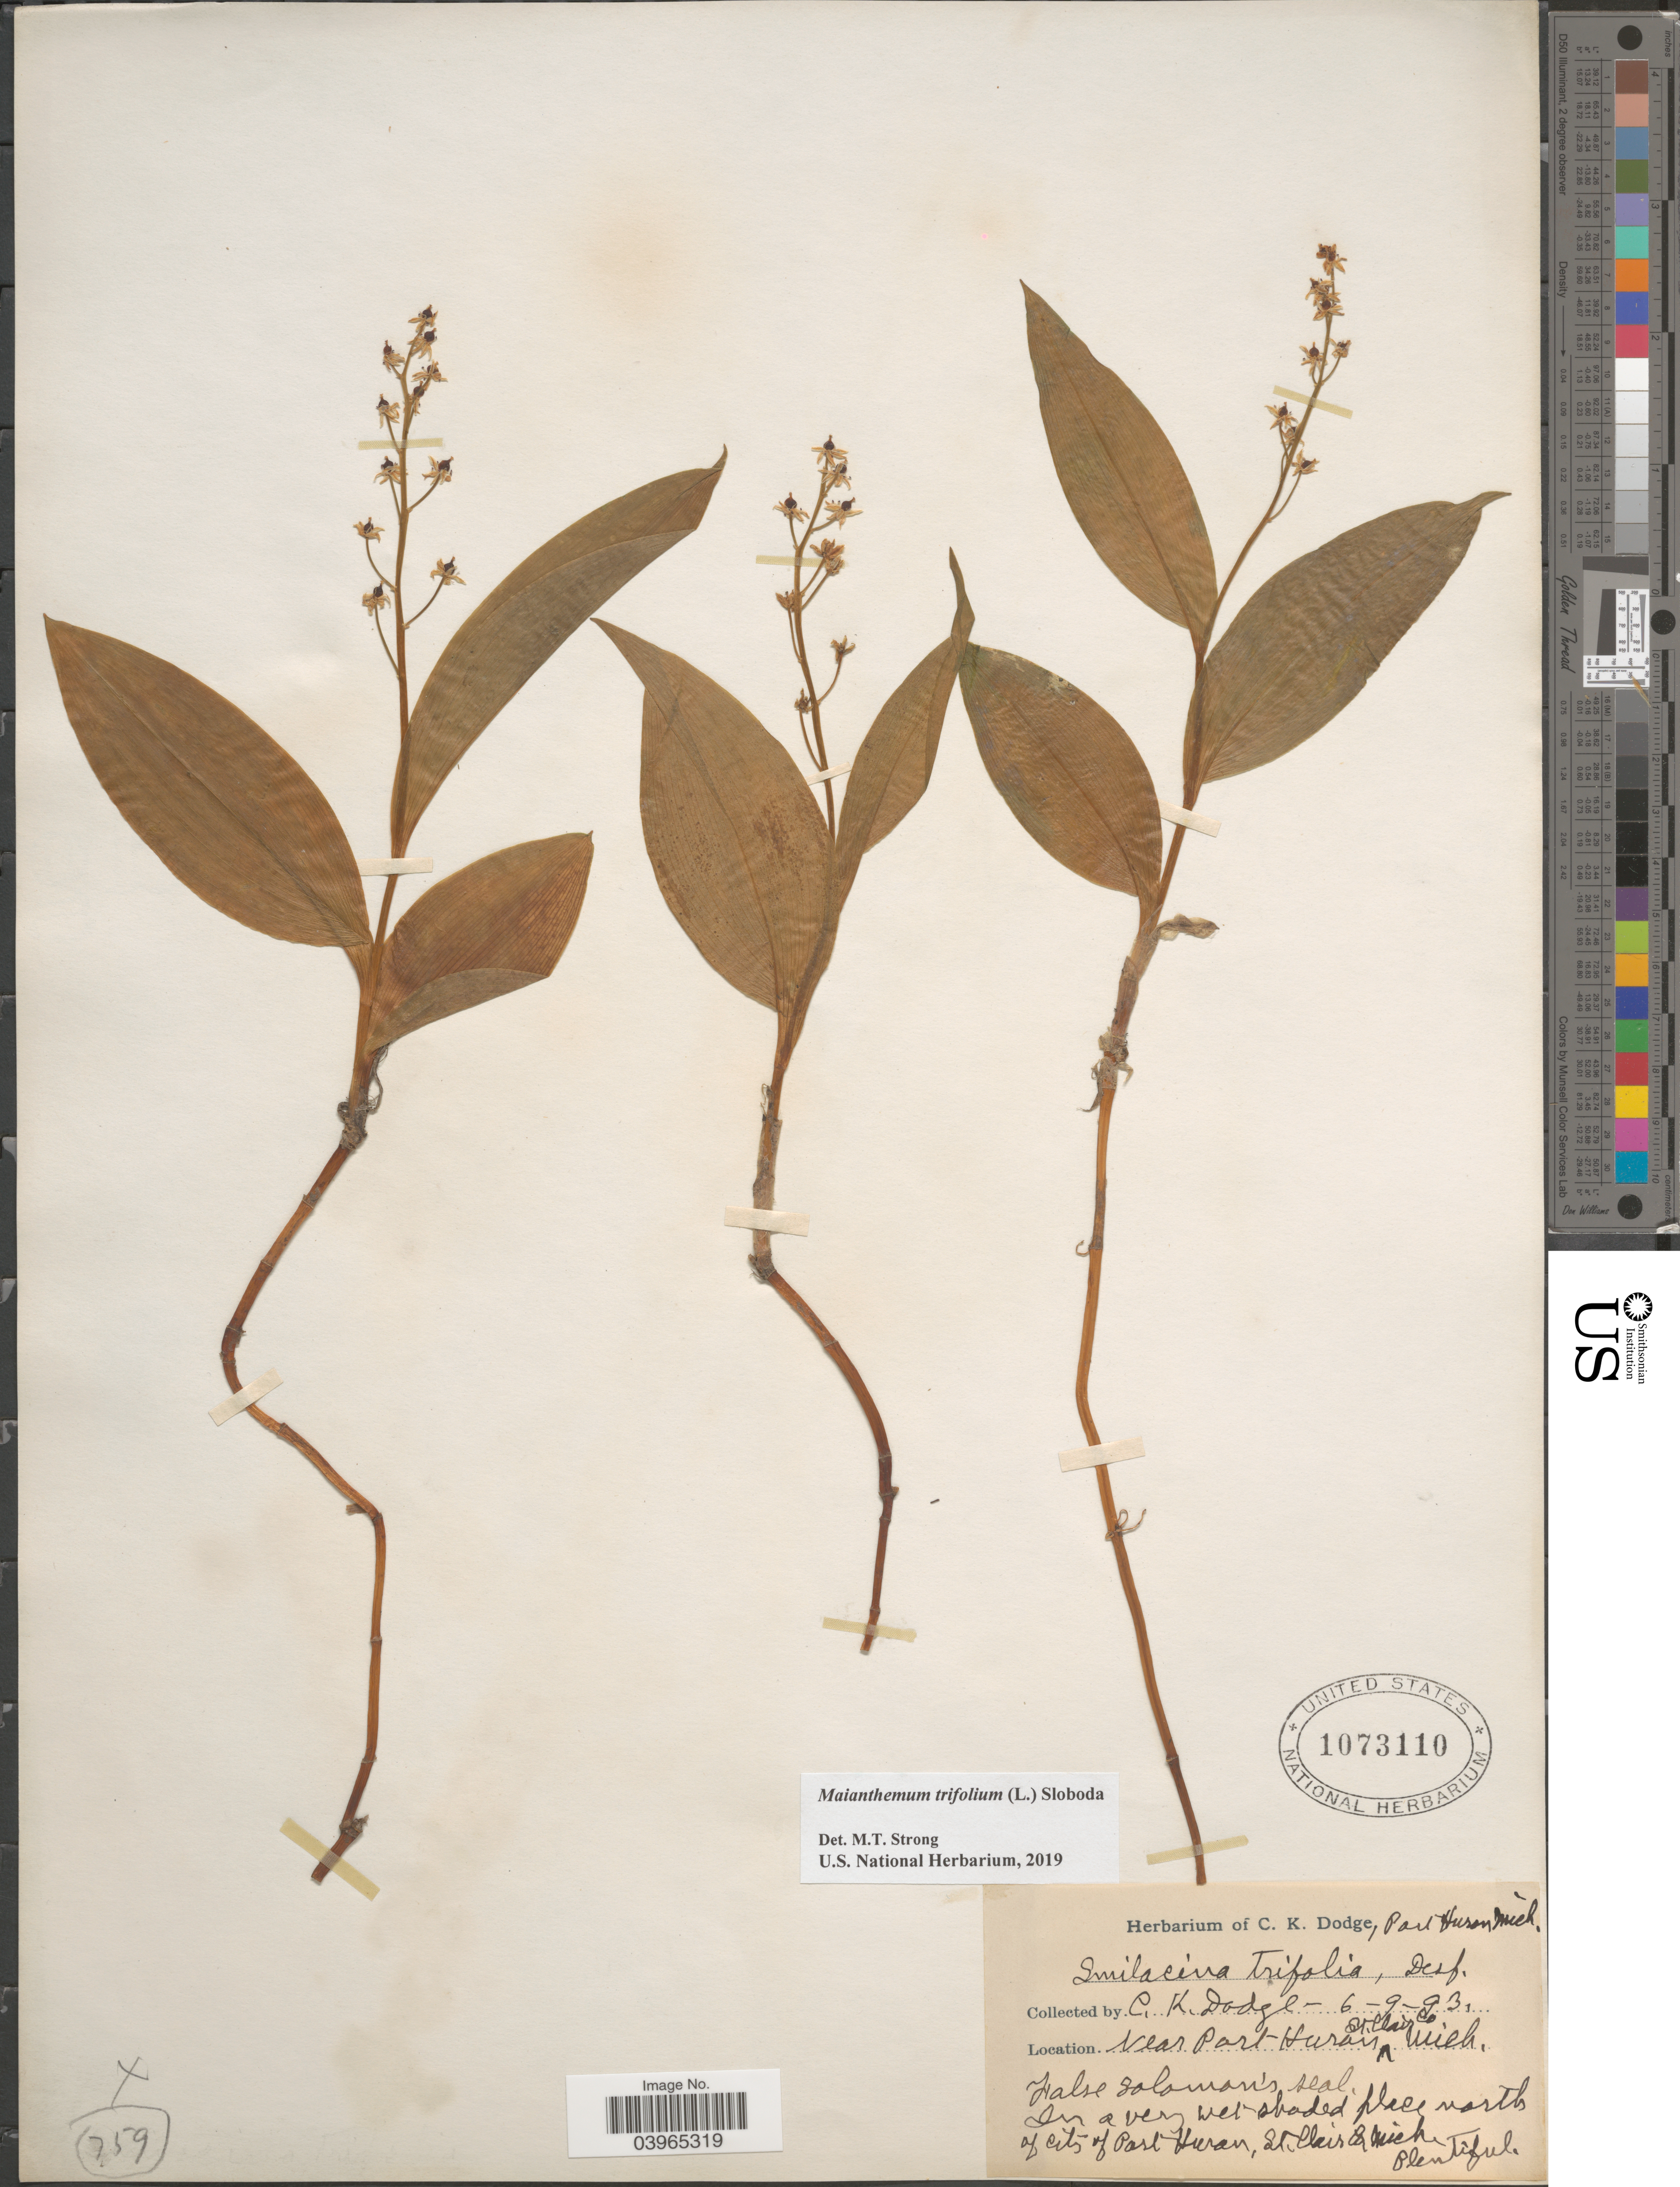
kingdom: Plantae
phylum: Tracheophyta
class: Liliopsida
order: Asparagales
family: Asparagaceae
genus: Maianthemum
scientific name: Maianthemum trifolium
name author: (L.) Sloboda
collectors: C. Dodge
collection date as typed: Transcribed d/m/y: 9/6/93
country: United States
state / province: Michigan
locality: Port Huron. Near Port Huron, Clair Co.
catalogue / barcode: US 1073110